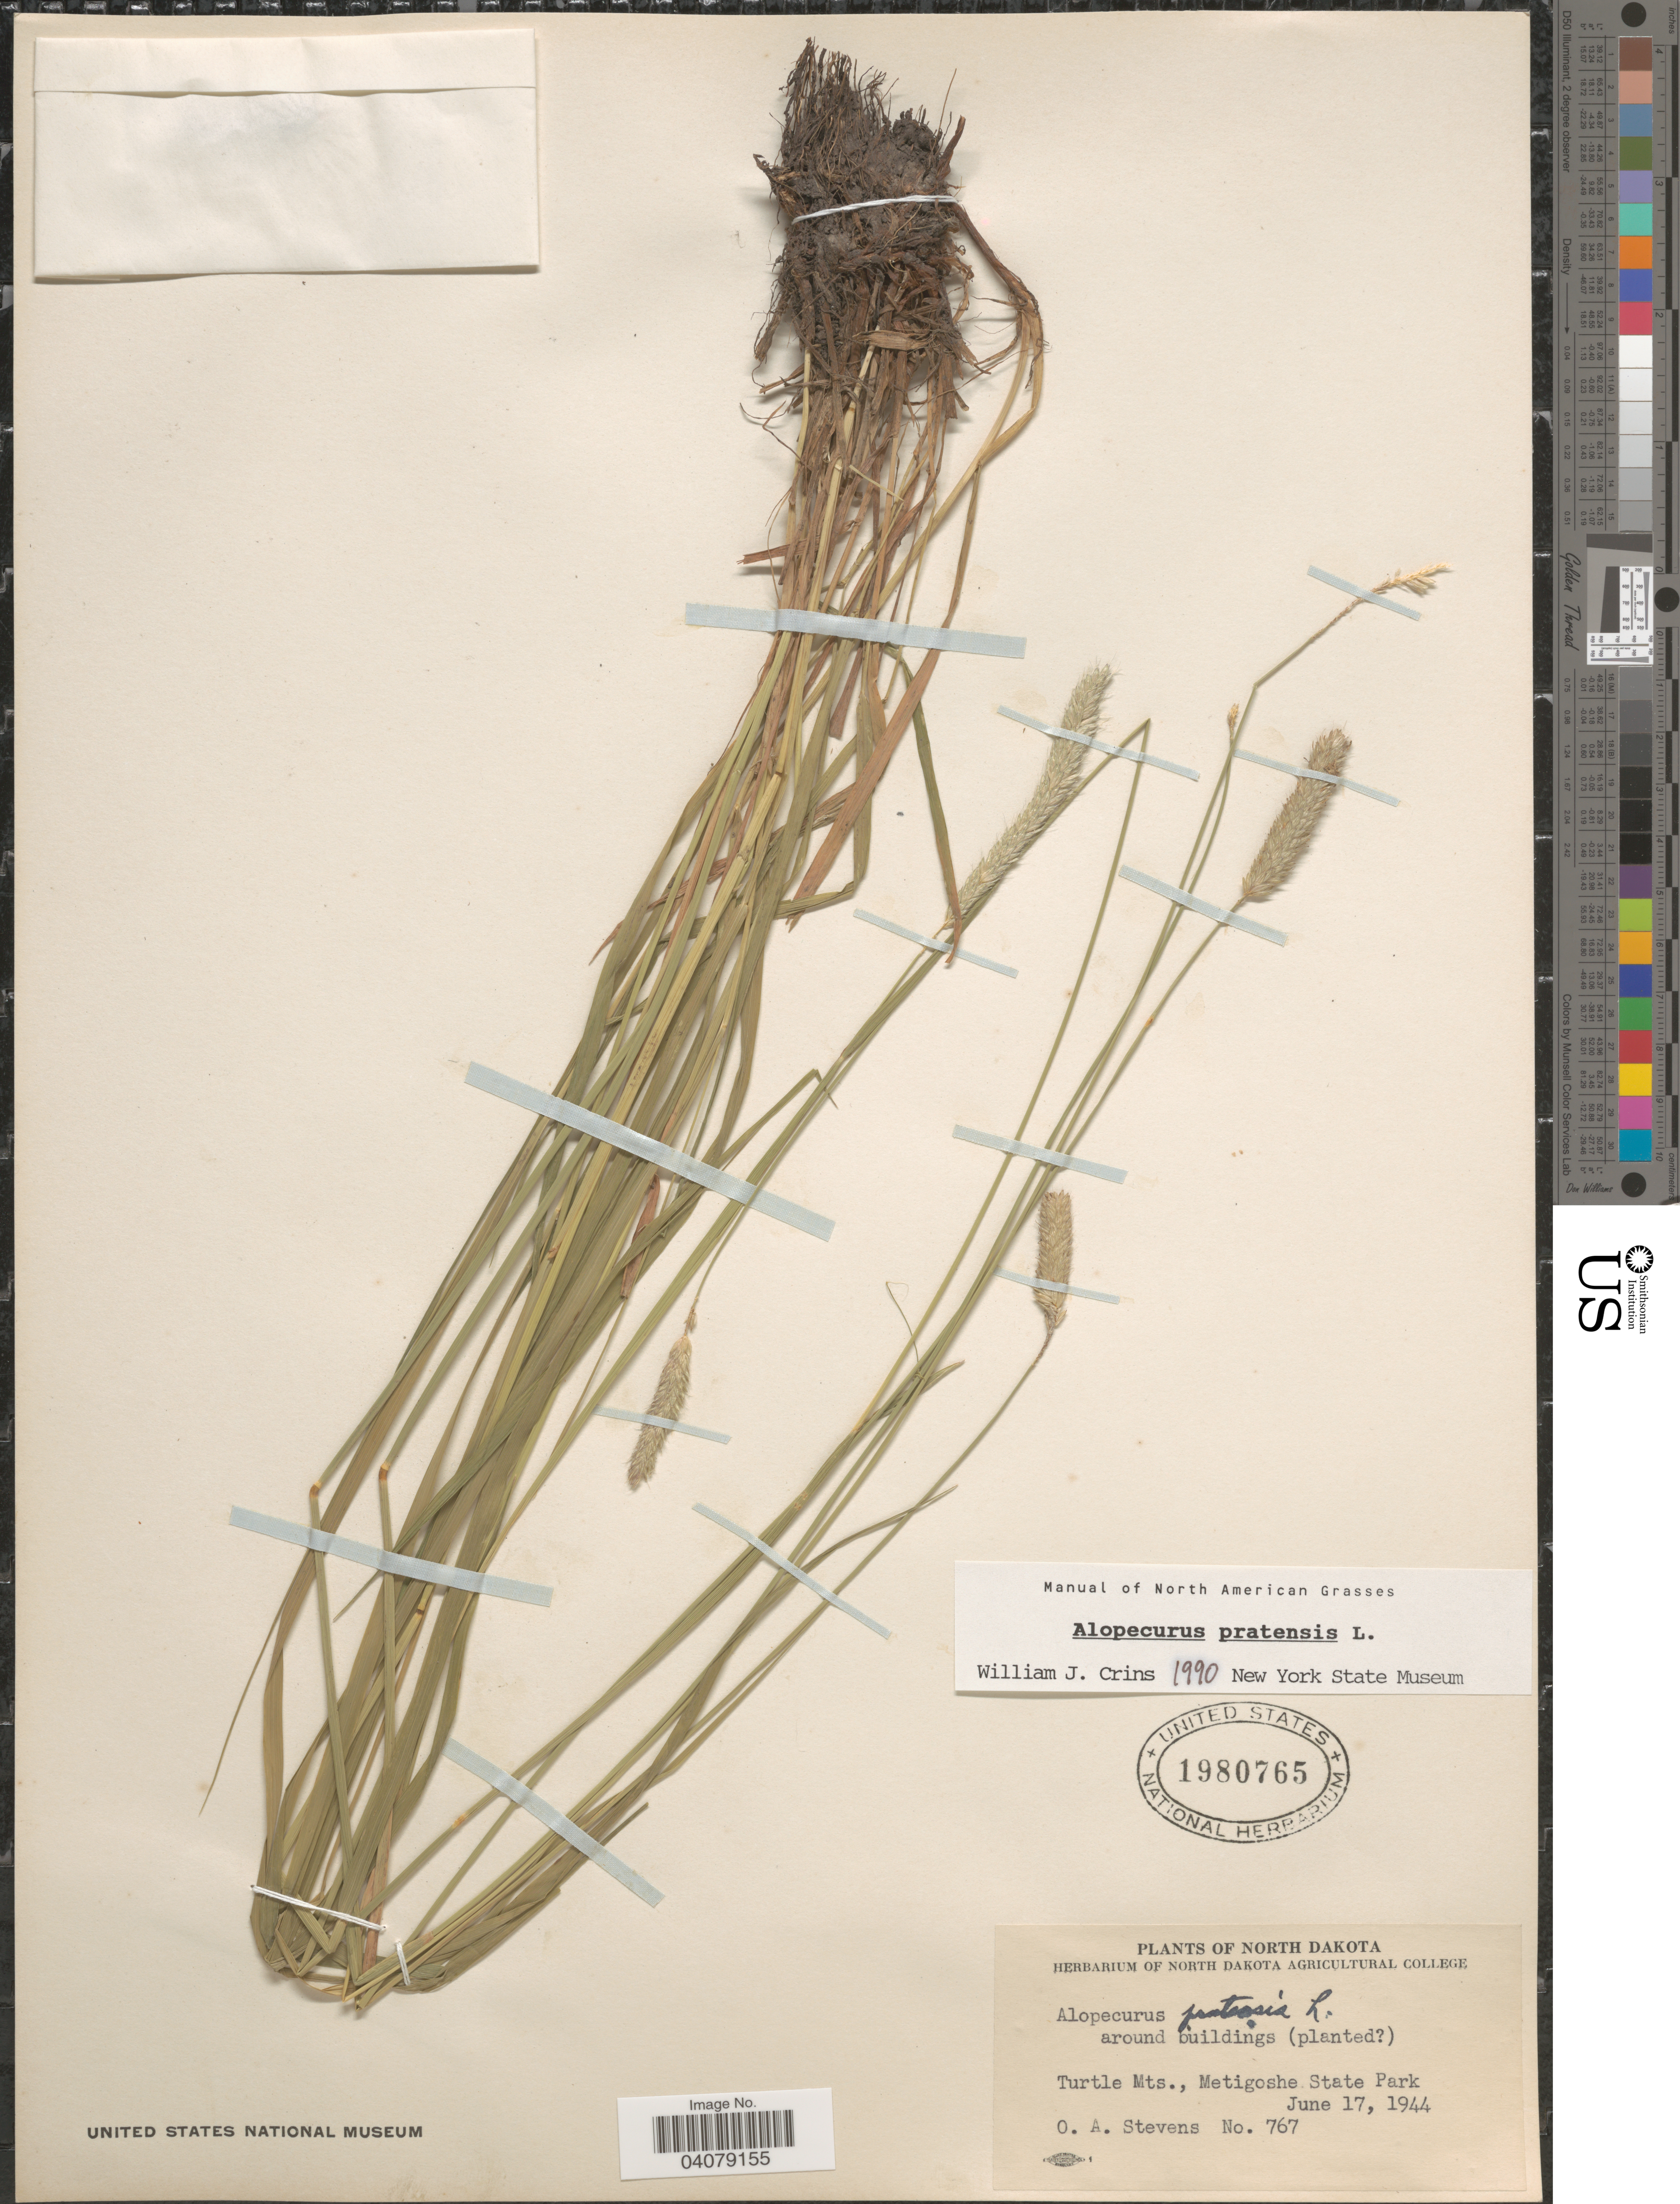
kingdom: Plantae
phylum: Tracheophyta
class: Liliopsida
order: Poales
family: Poaceae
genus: Alopecurus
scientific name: Alopecurus pratensis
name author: L.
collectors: O. A. Stevens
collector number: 767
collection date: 1944-06-17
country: United States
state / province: North Dakota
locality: Around buildings (planted [unsure placement]). Turtle Mts., Metigoshe State Park.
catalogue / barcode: US 1980765